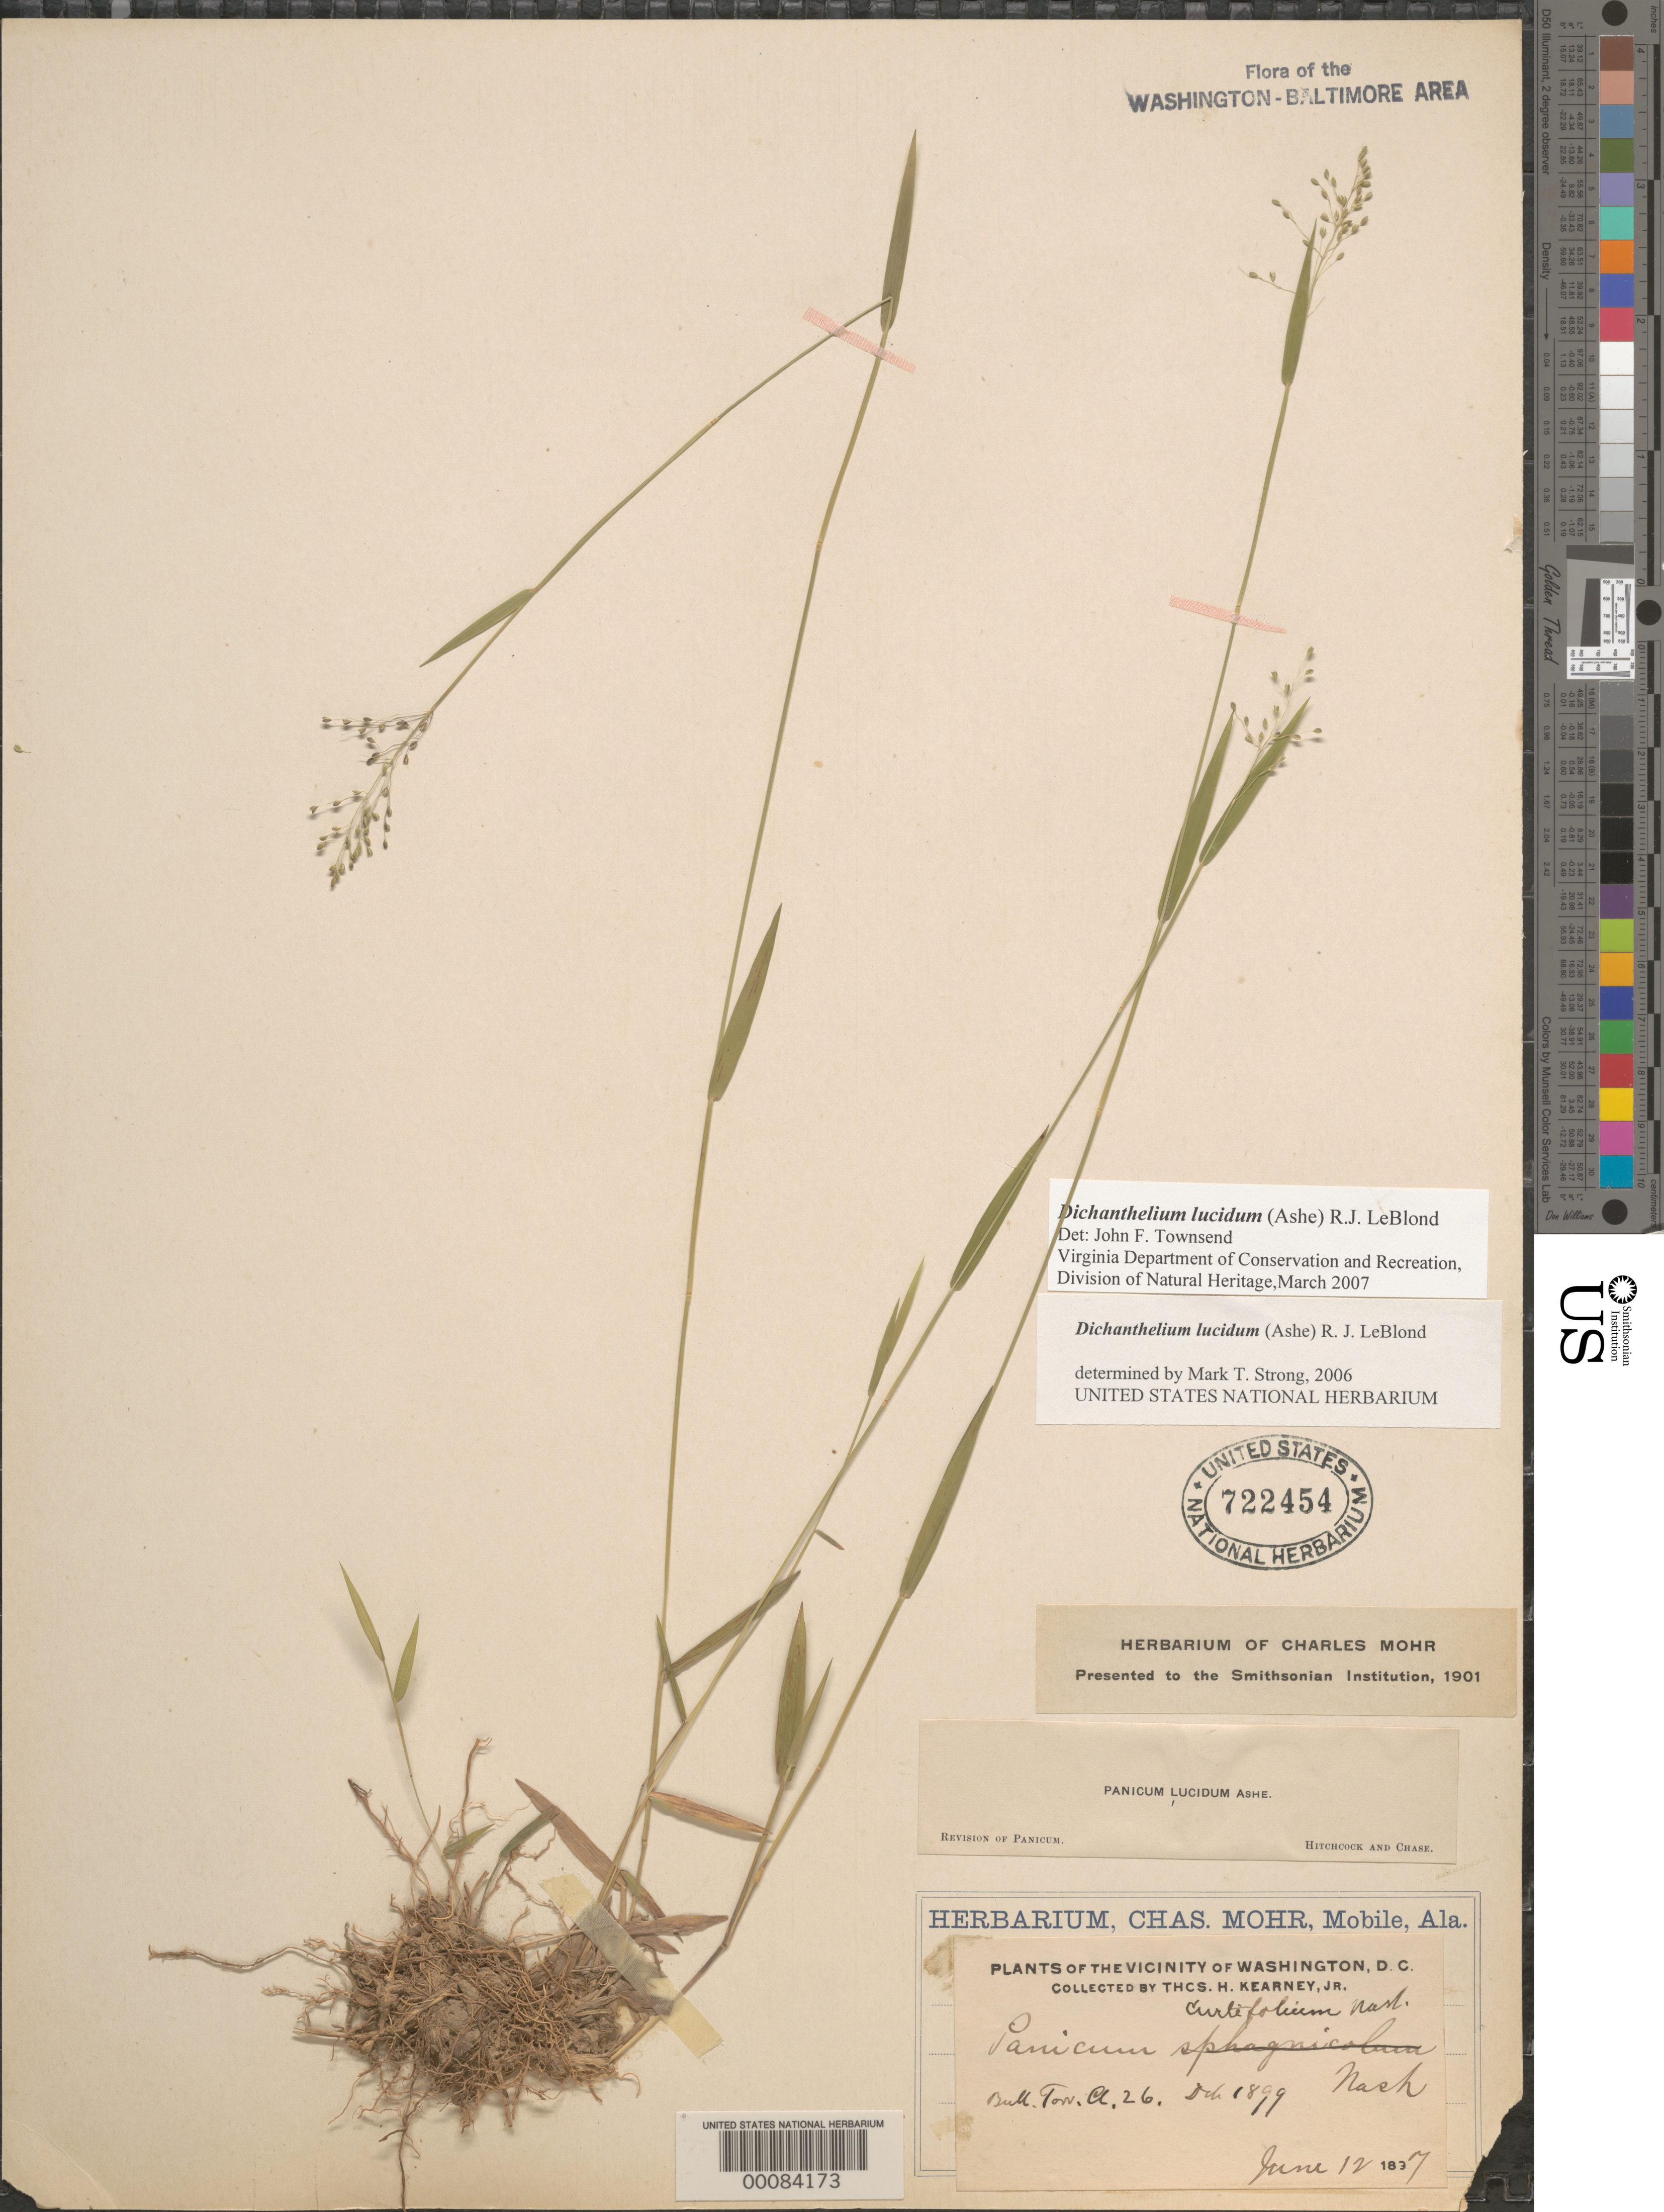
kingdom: Plantae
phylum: Tracheophyta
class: Liliopsida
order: Poales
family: Poaceae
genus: Dichanthelium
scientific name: Dichanthelium dichotomum var. dichotomum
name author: (L.) Gould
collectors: T. H. Kearney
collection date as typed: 12 Jun 1897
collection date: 1897-06-12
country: United States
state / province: District of Columbia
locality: Washington DC area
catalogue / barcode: US 722454